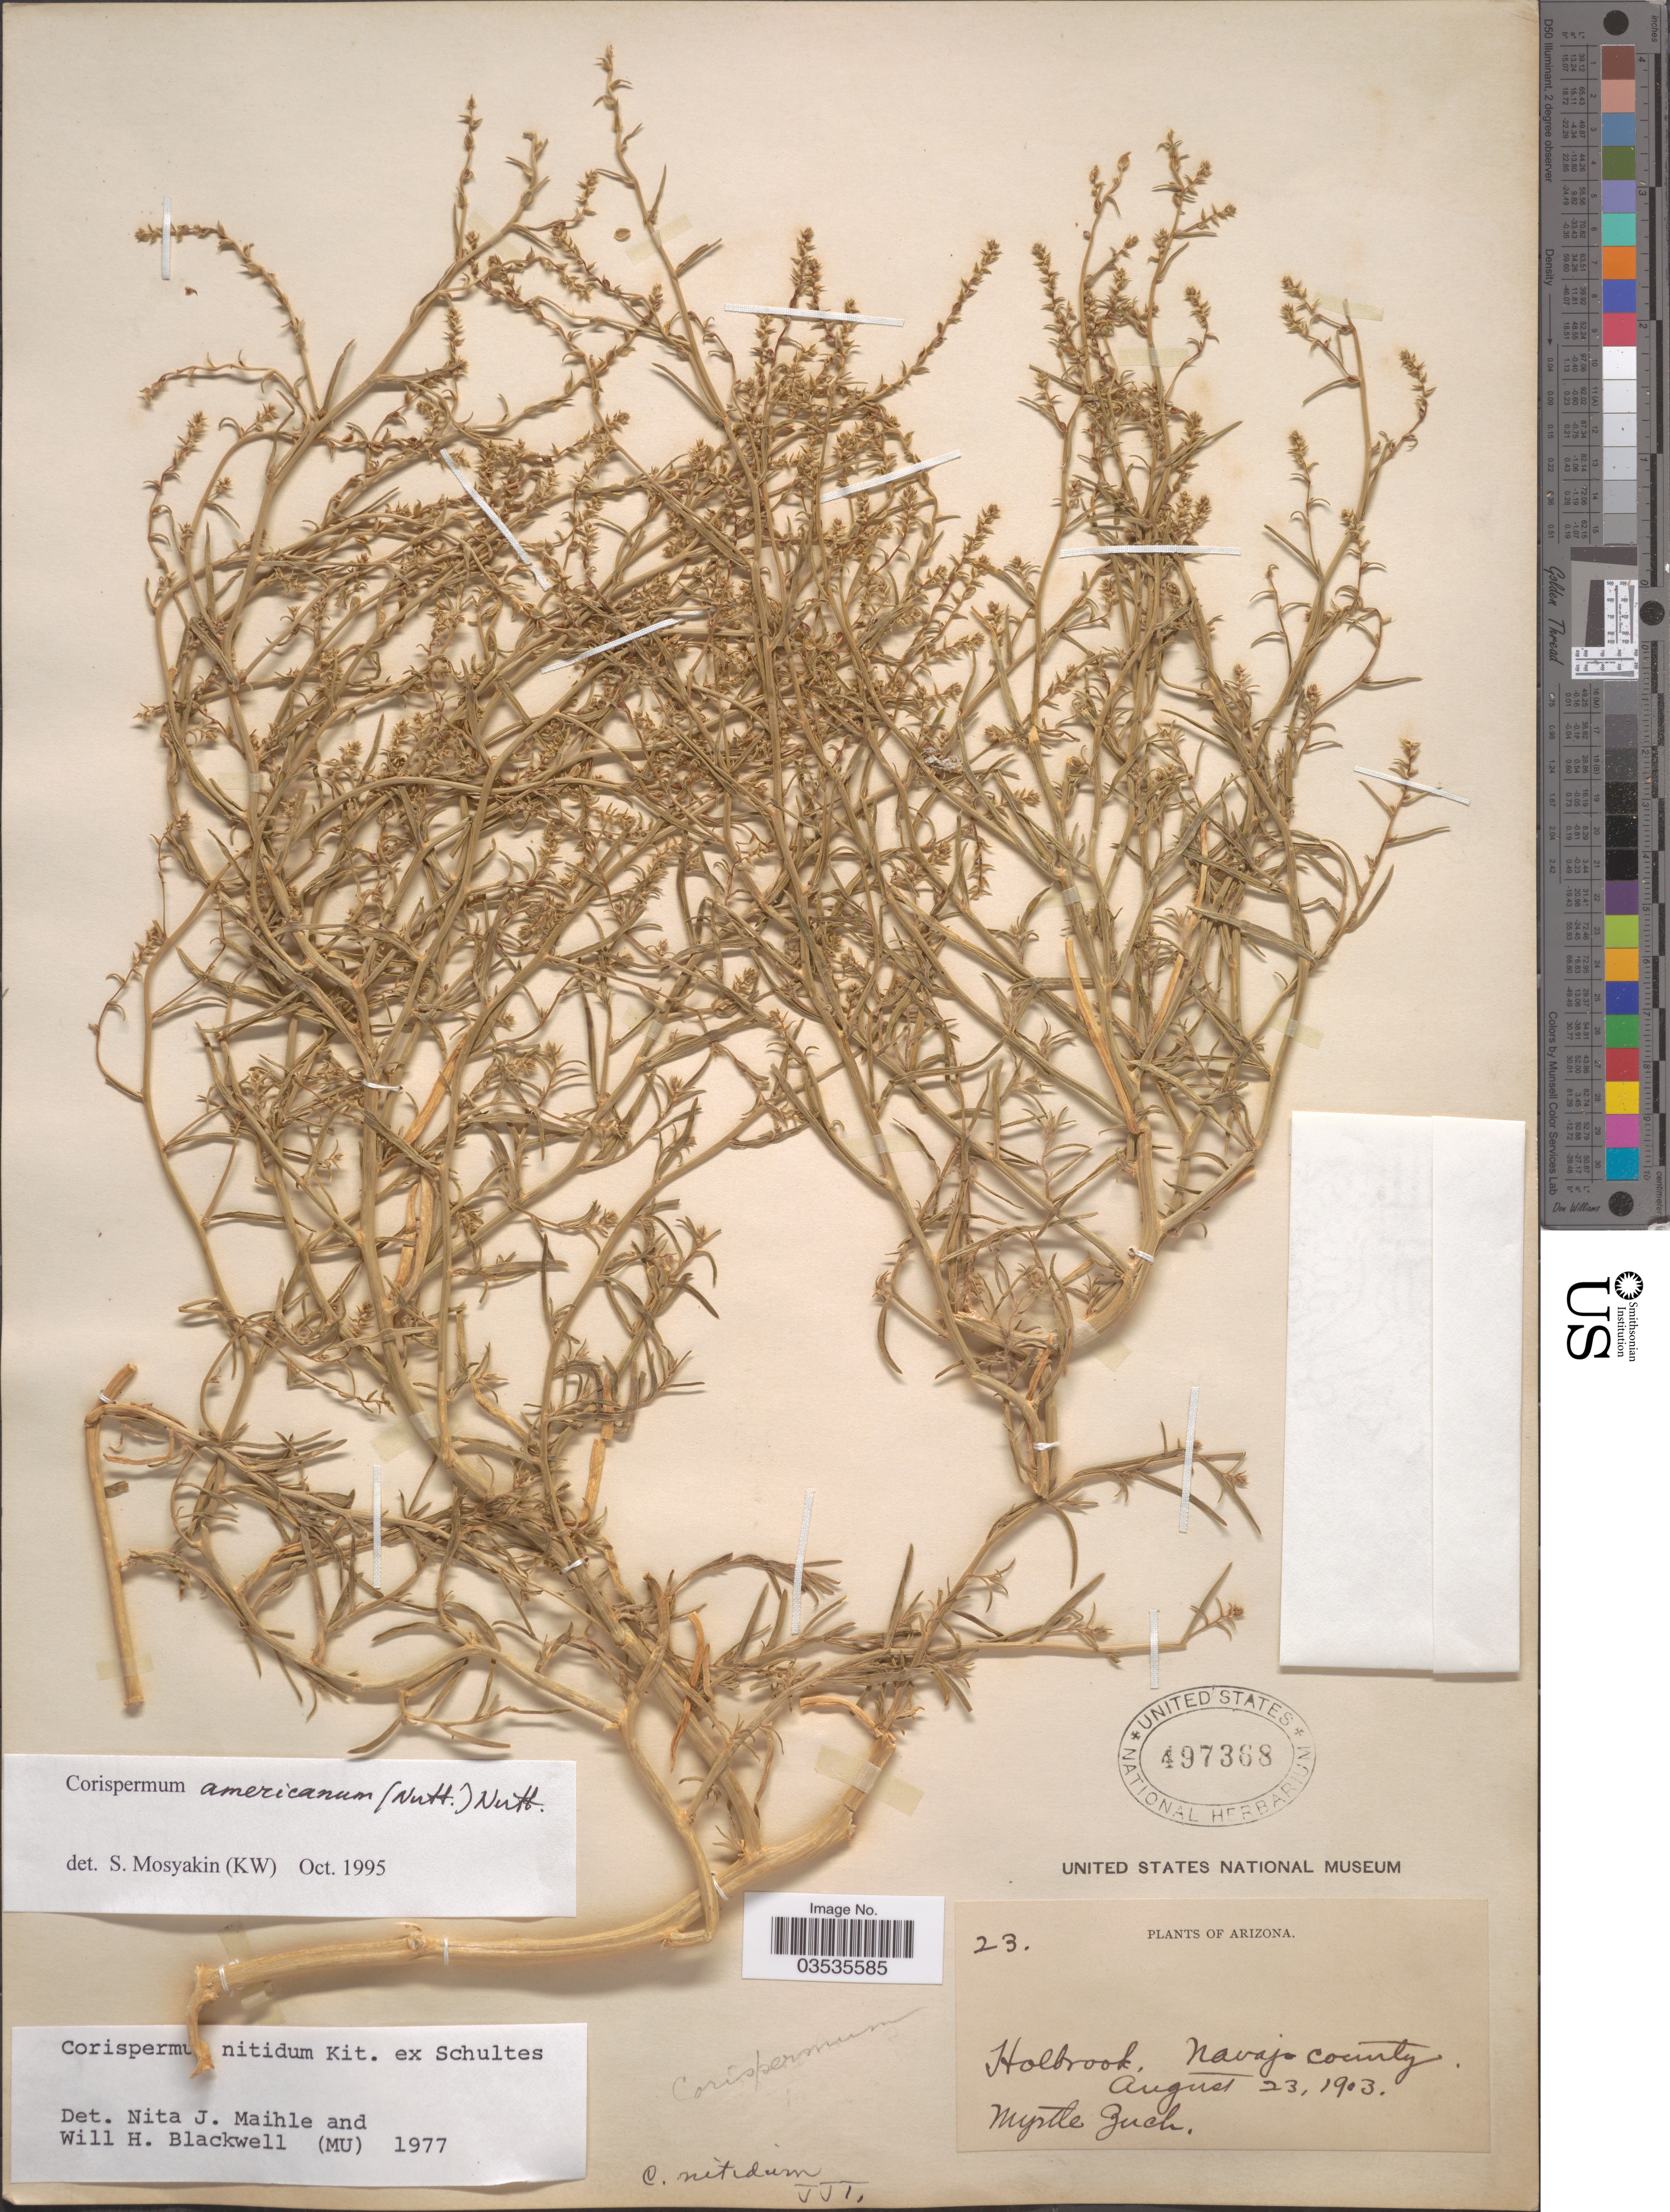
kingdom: Plantae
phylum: Tracheophyta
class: Magnoliopsida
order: Caryophyllales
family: Amaranthaceae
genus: Corispermum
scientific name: Corispermum americanum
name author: (Nutt.) Nutt.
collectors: M. Zuck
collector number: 23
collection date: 1903-08-23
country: United States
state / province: Arizona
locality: Holbrook, Navajo County.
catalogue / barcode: US 497368